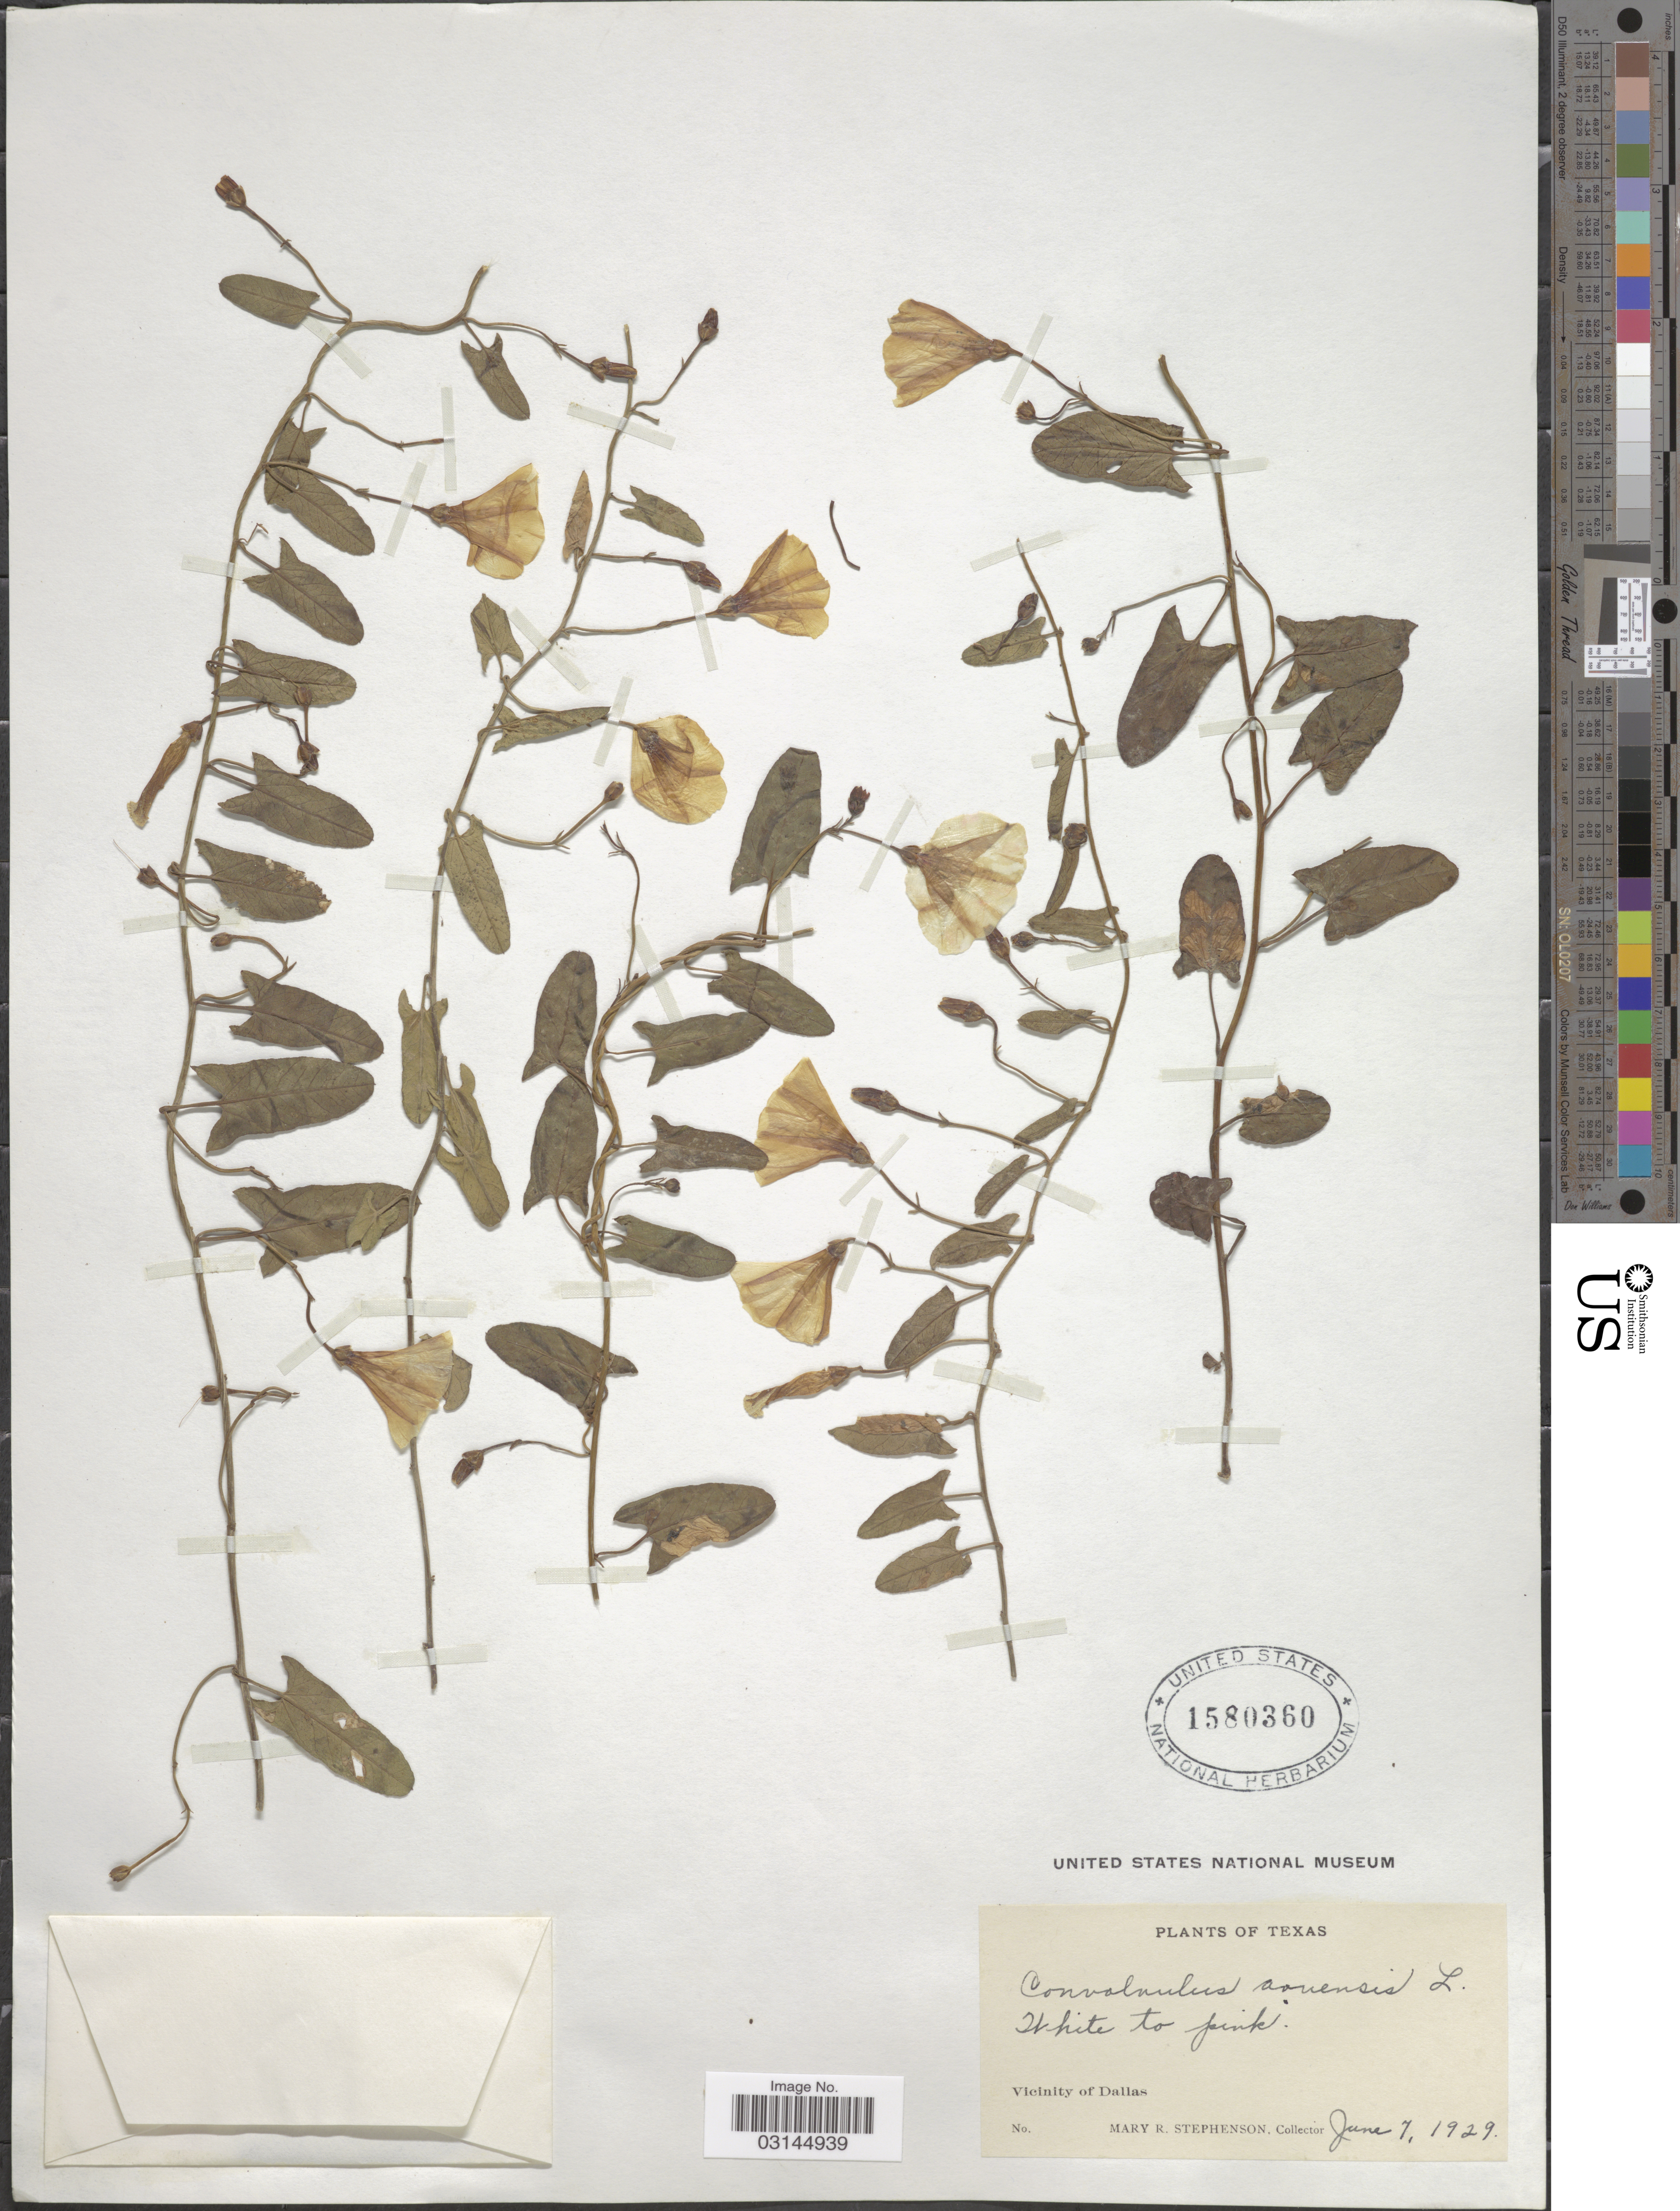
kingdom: Plantae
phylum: Tracheophyta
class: Magnoliopsida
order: Solanales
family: Convolvulaceae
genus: Convolvulus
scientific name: Convolvulus arvensis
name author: L.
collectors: M. Stephenson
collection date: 1929-06-07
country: United States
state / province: Texas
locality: Vicinity of Dallas.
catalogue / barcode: US 1580360